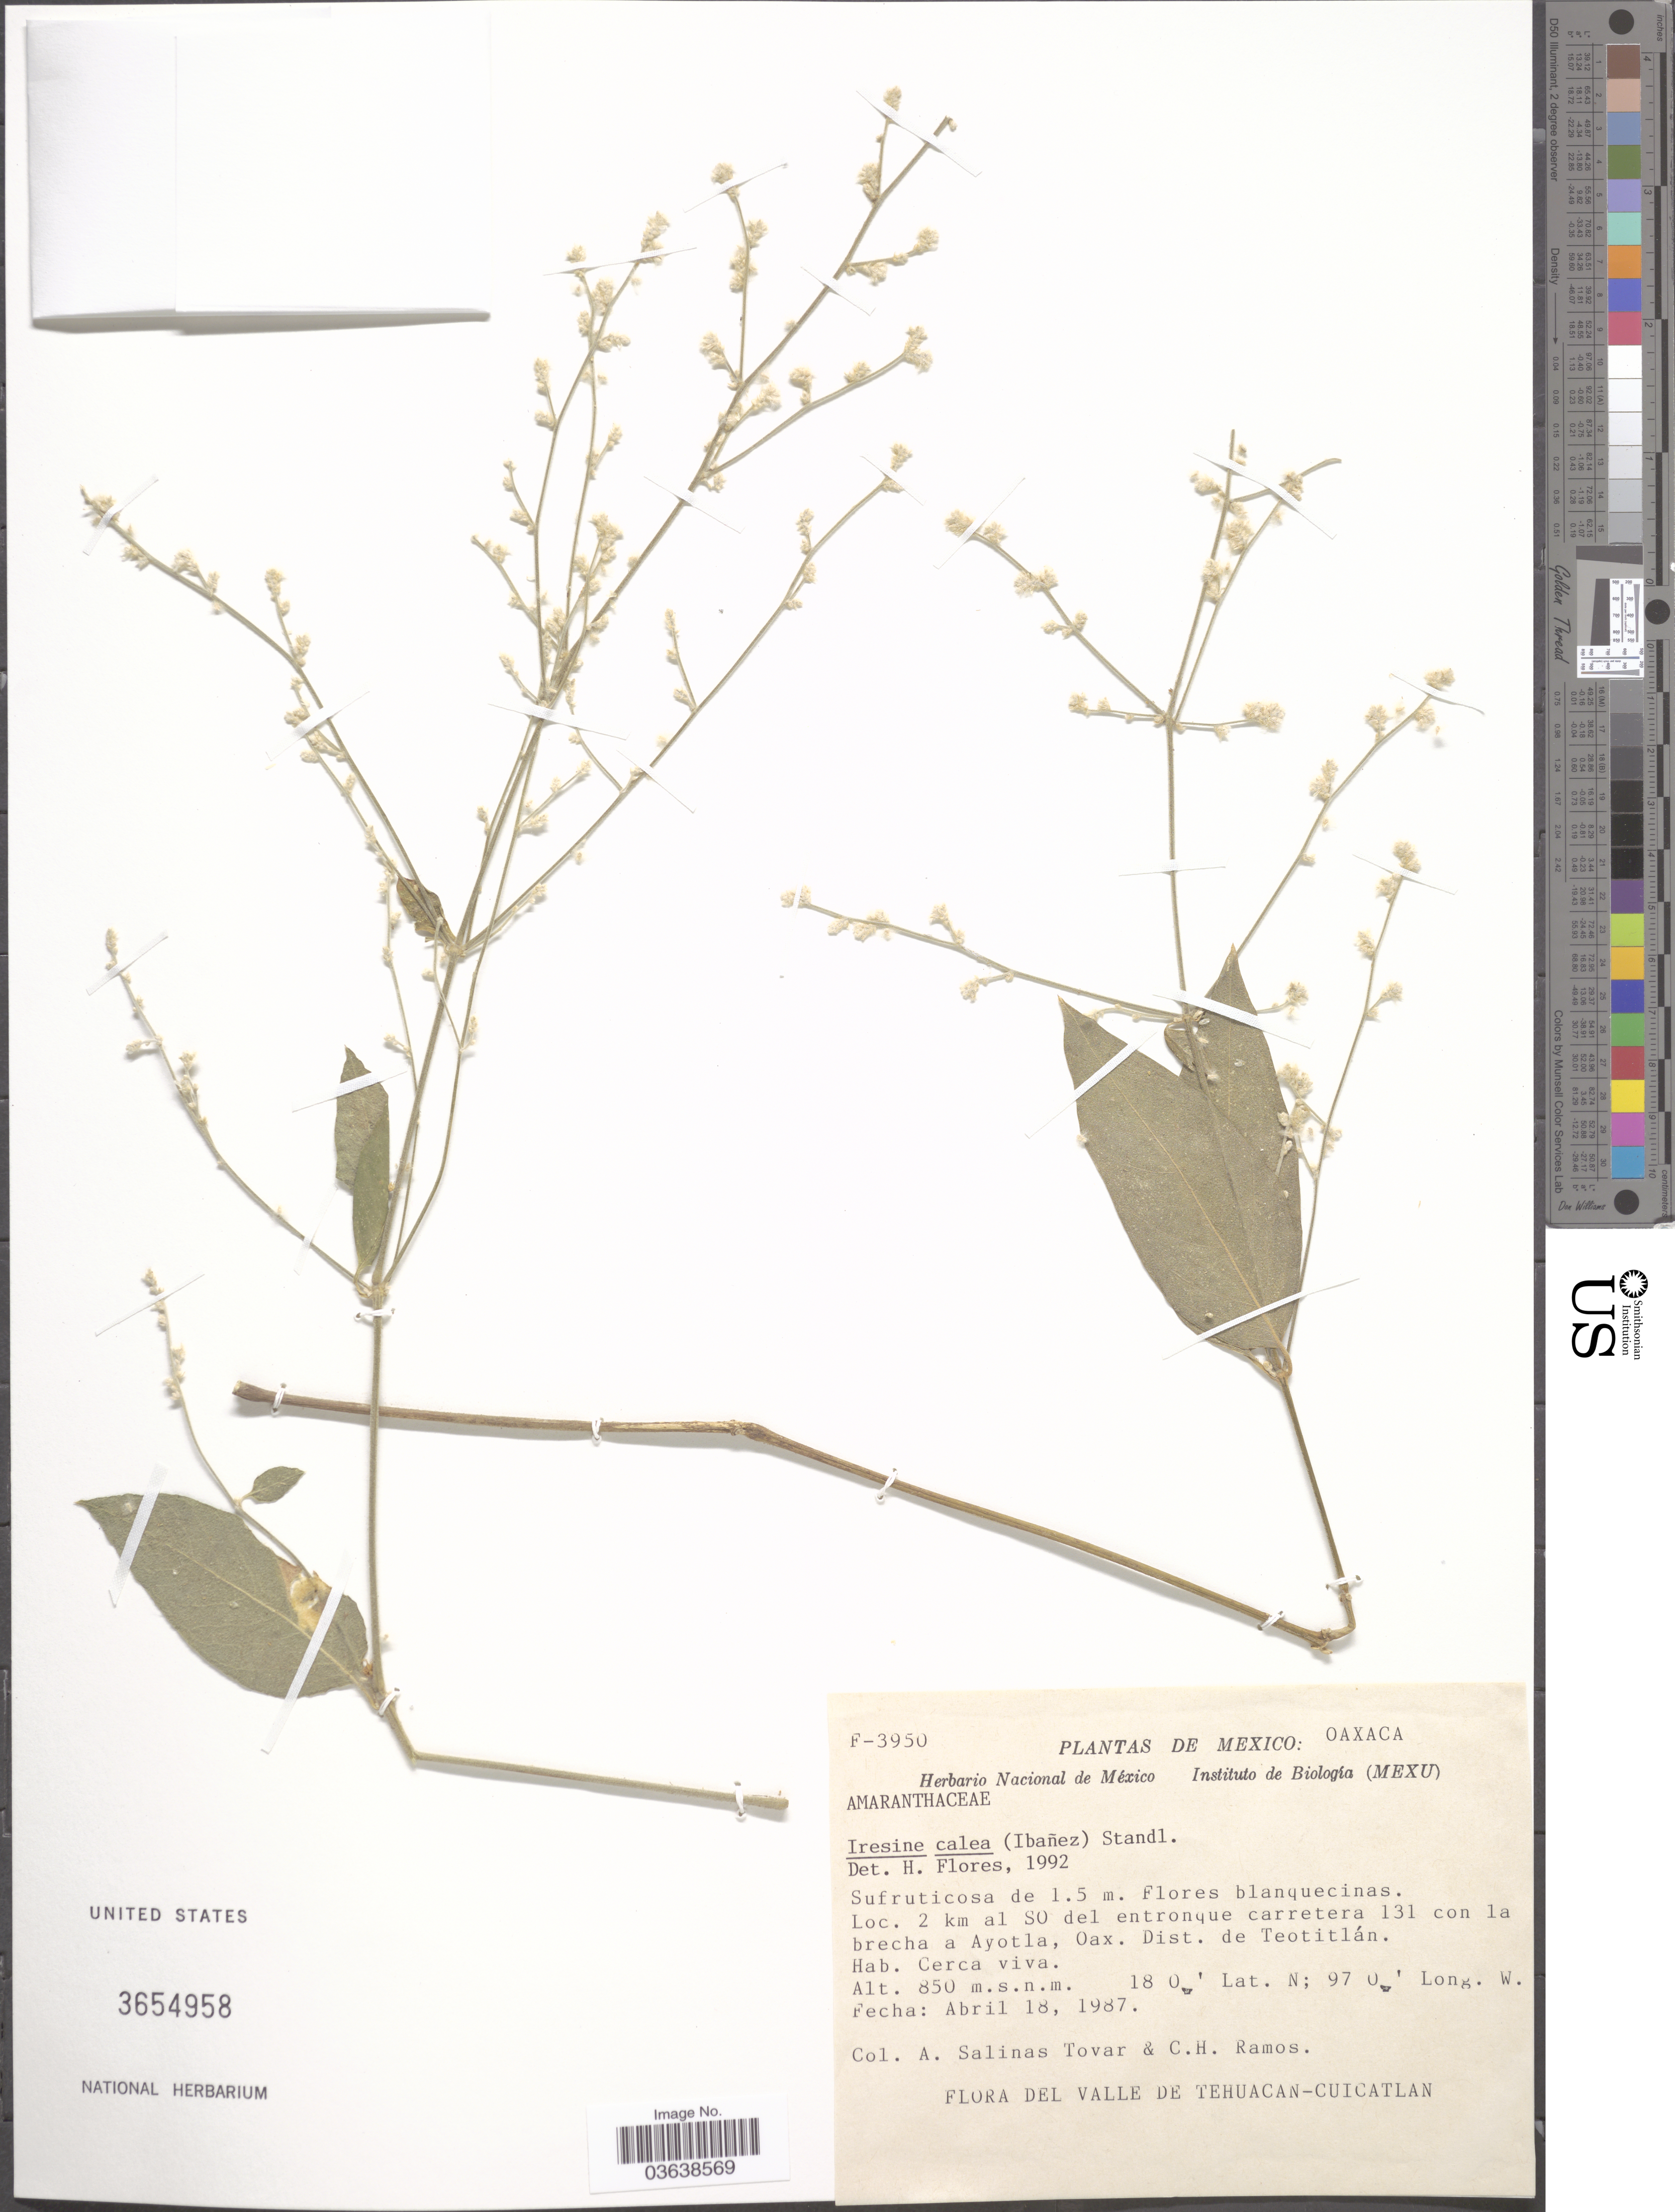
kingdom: Plantae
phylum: Tracheophyta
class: Magnoliopsida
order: Caryophyllales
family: Amaranthaceae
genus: Iresine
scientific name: Iresine calea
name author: (Ibáñez) Standl.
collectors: A. Salinas T. & C. H. Ramos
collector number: F-3950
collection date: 1987-04-18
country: Mexico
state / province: Oaxaca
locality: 2 km al SO del entronque carretera 131 con la brecha a Ayotla. Dist. de Teotitlán. Valle de Tehuacan-Cuicatlan.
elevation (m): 850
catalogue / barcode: US 3654958